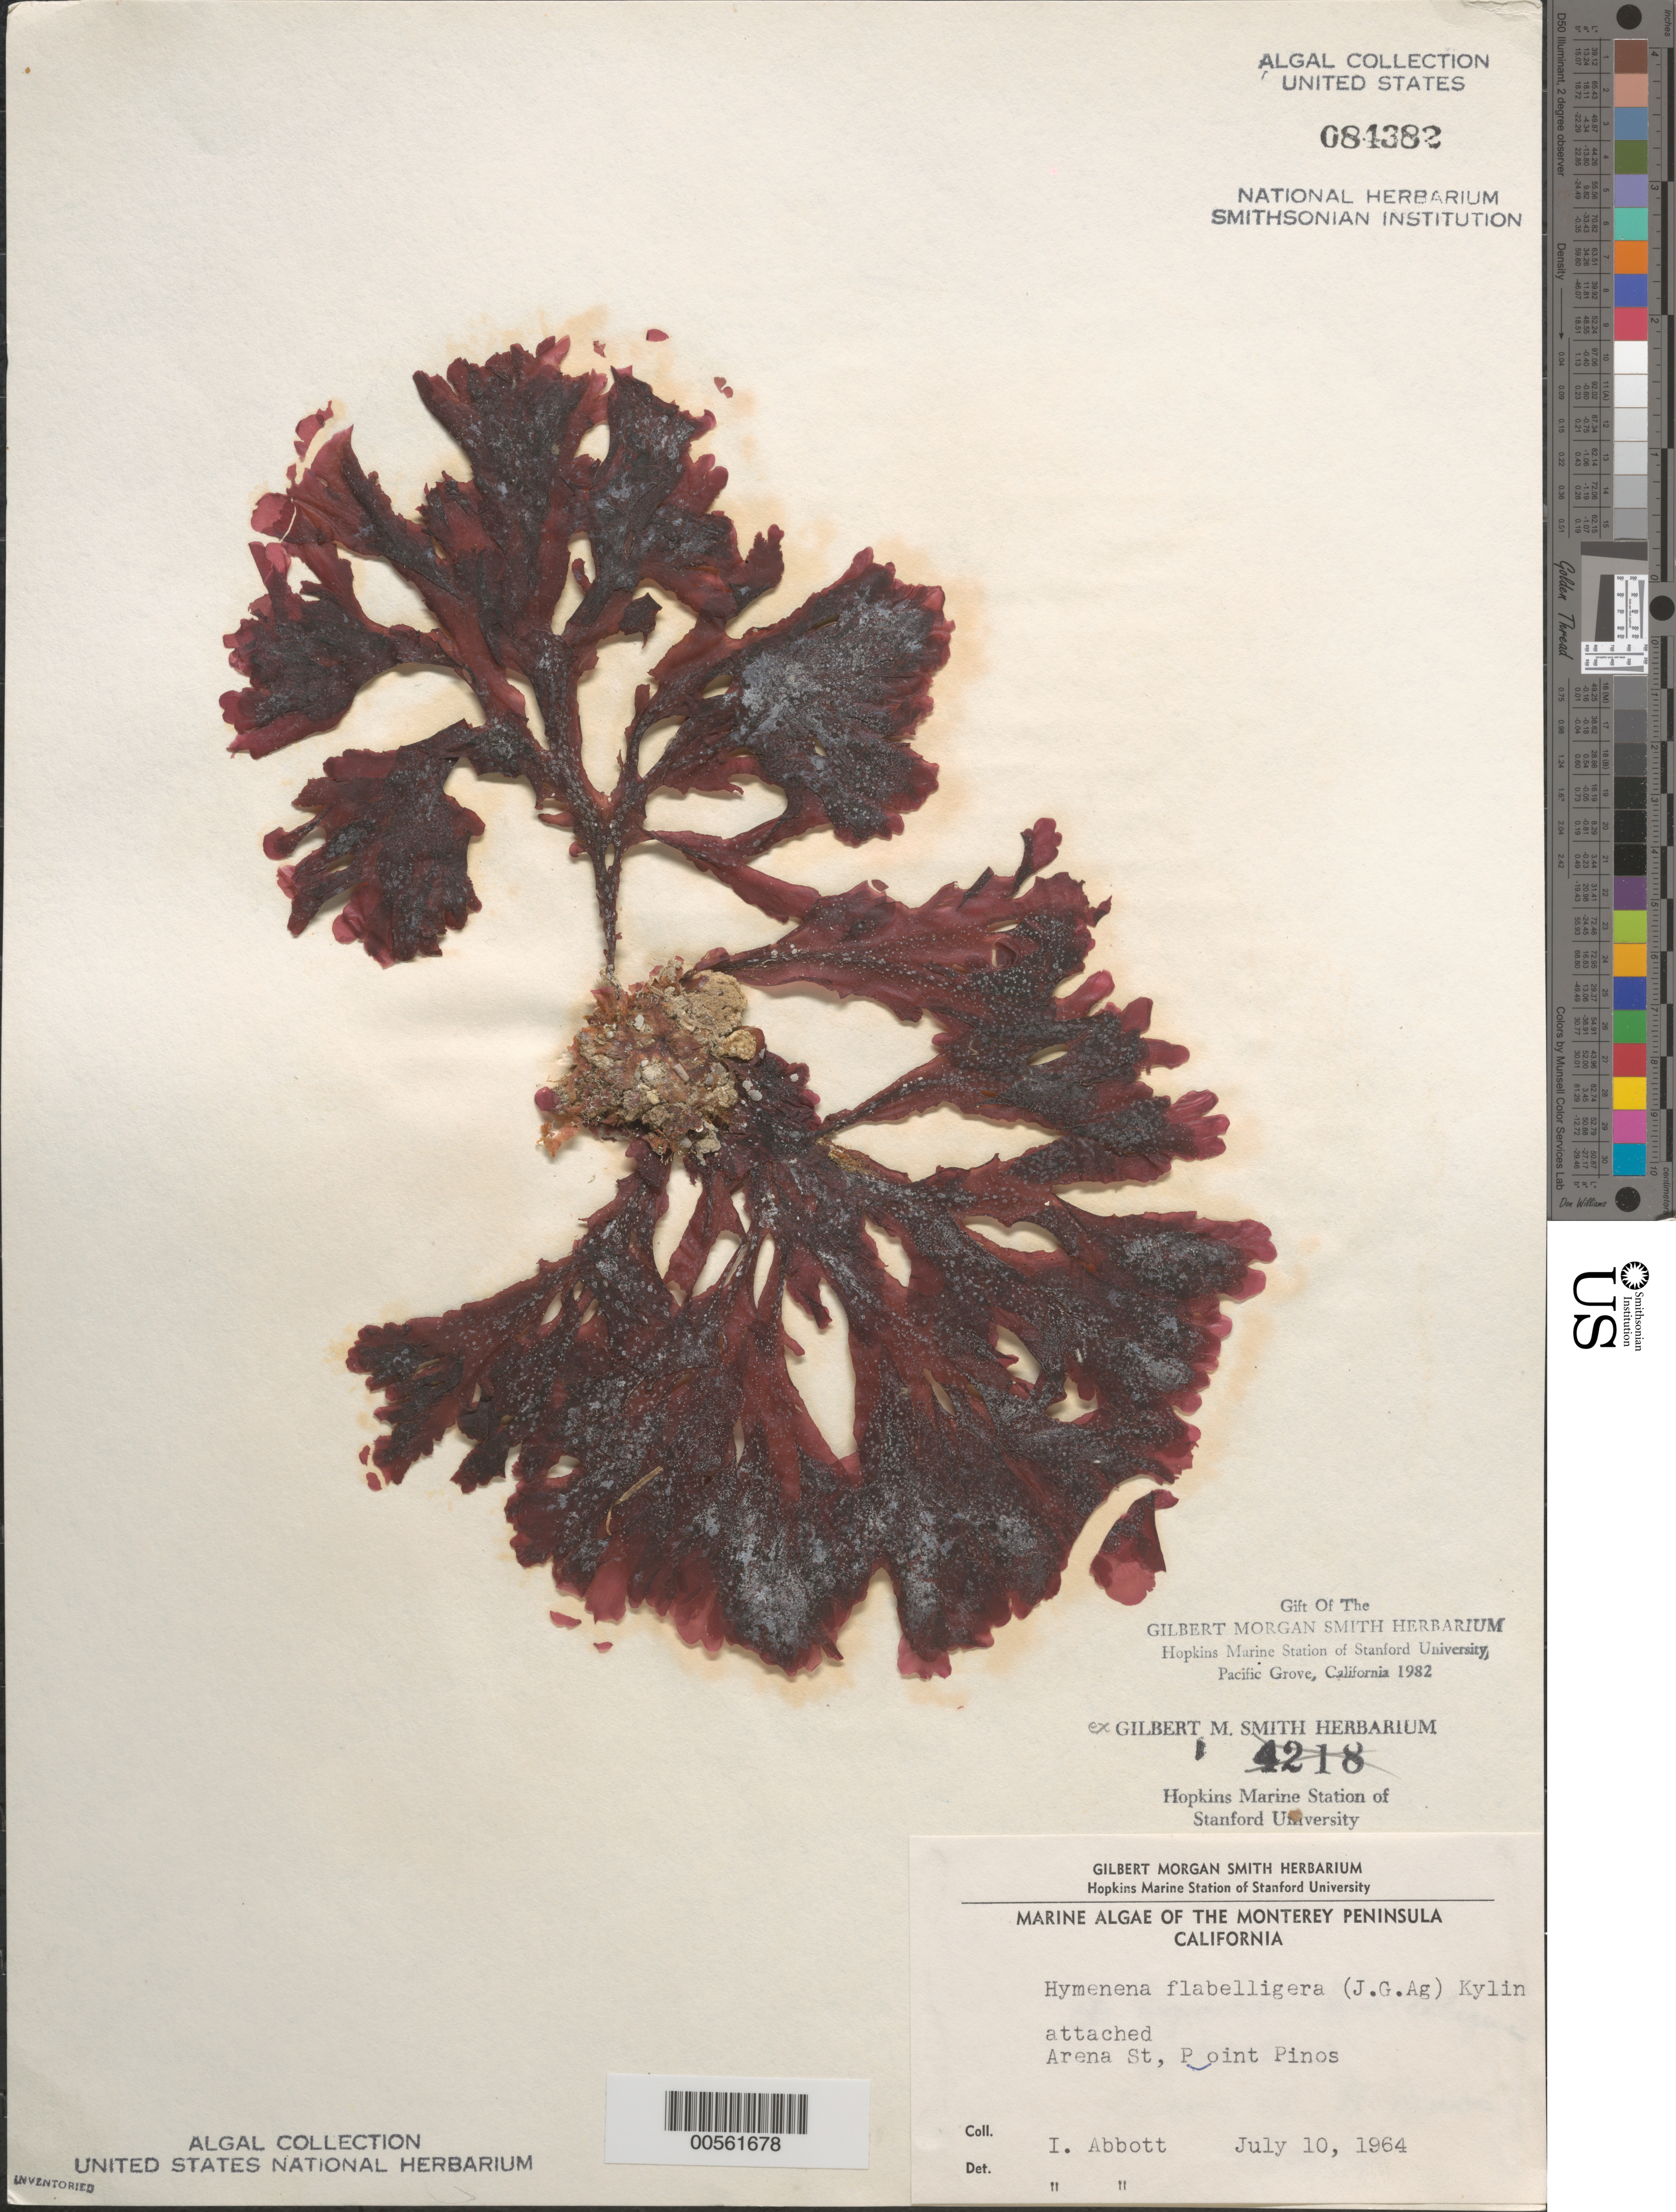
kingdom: Plantae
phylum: Rhodophyta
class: Florideophyceae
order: Ceramiales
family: Delesseriaceae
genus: Hymenena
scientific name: Hymenena flabelligera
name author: (J. Agardh) Kylin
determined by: Abbott, Isabella A.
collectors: I. A. Abbott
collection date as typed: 10 Jul 1964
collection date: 1964-07-10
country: United States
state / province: California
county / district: Monterey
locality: Point Pinos, Arena Street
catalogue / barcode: US 84382